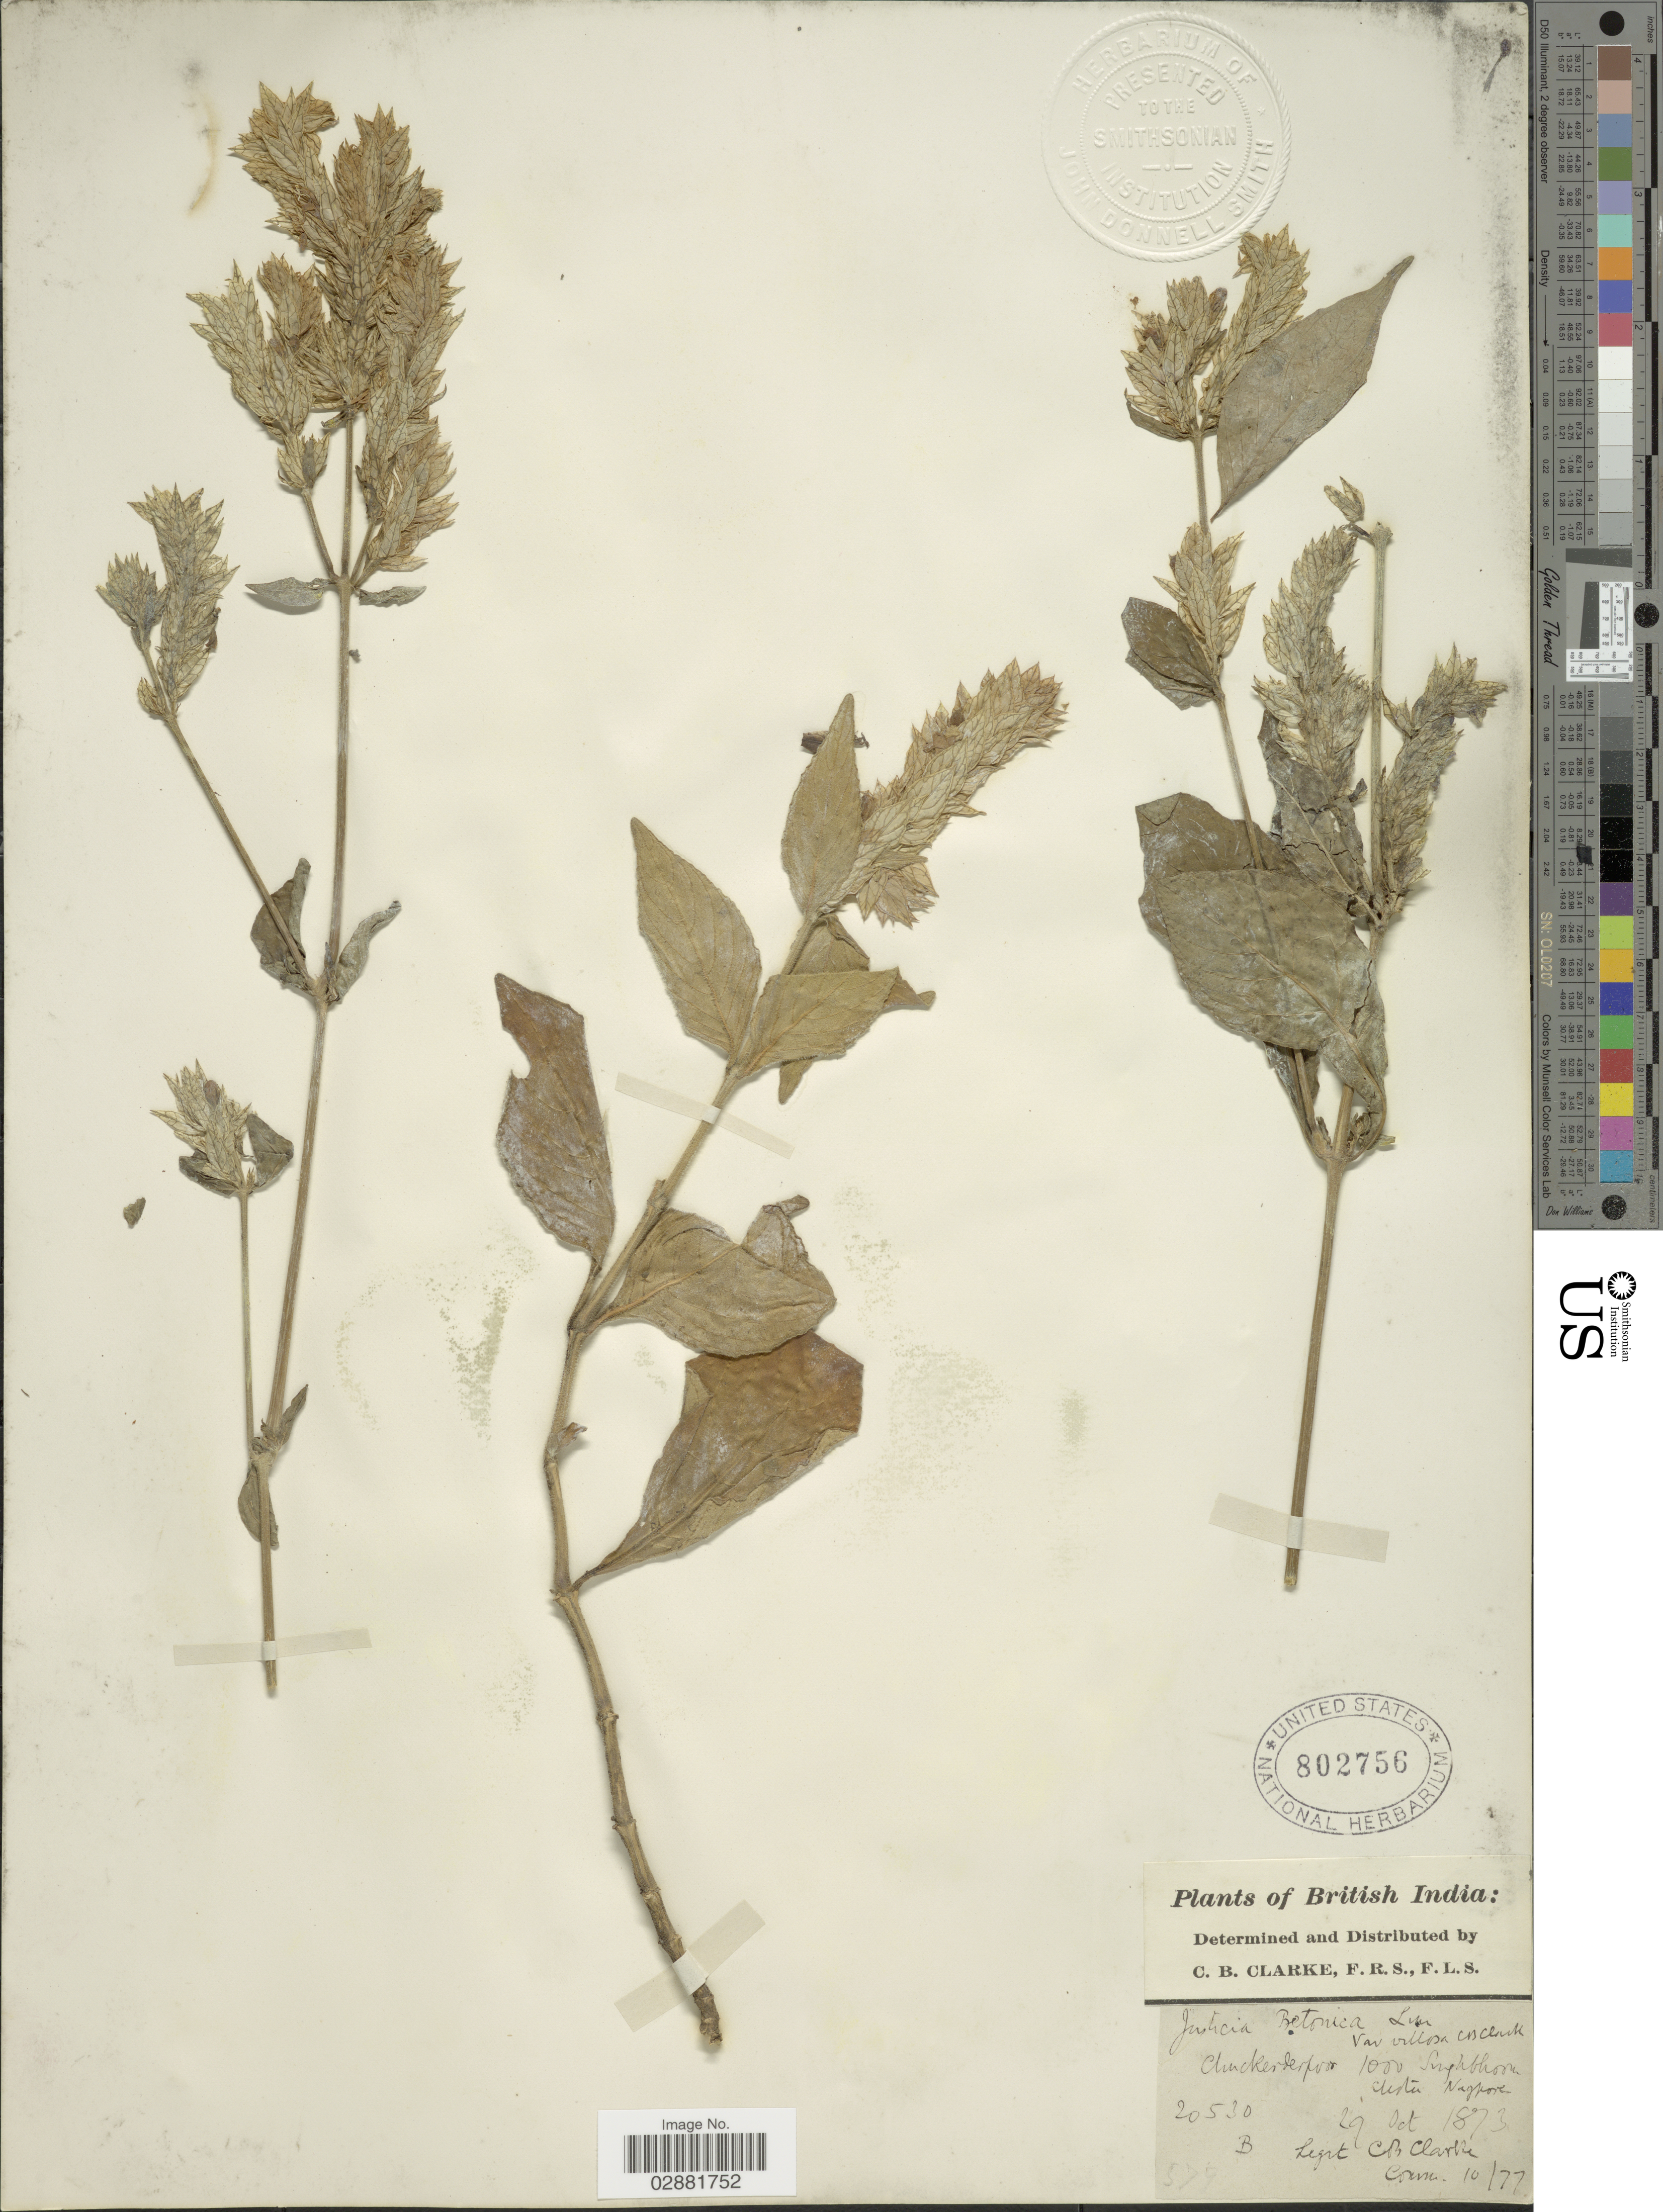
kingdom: Plantae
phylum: Tracheophyta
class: Magnoliopsida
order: Lamiales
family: Acanthaceae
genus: Justicia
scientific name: Justicia betonica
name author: L.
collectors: C. B. Clarke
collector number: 20530B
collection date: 1873-10-29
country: India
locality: British India, Singhbhoom, Chota Nagpore.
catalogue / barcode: US 802756